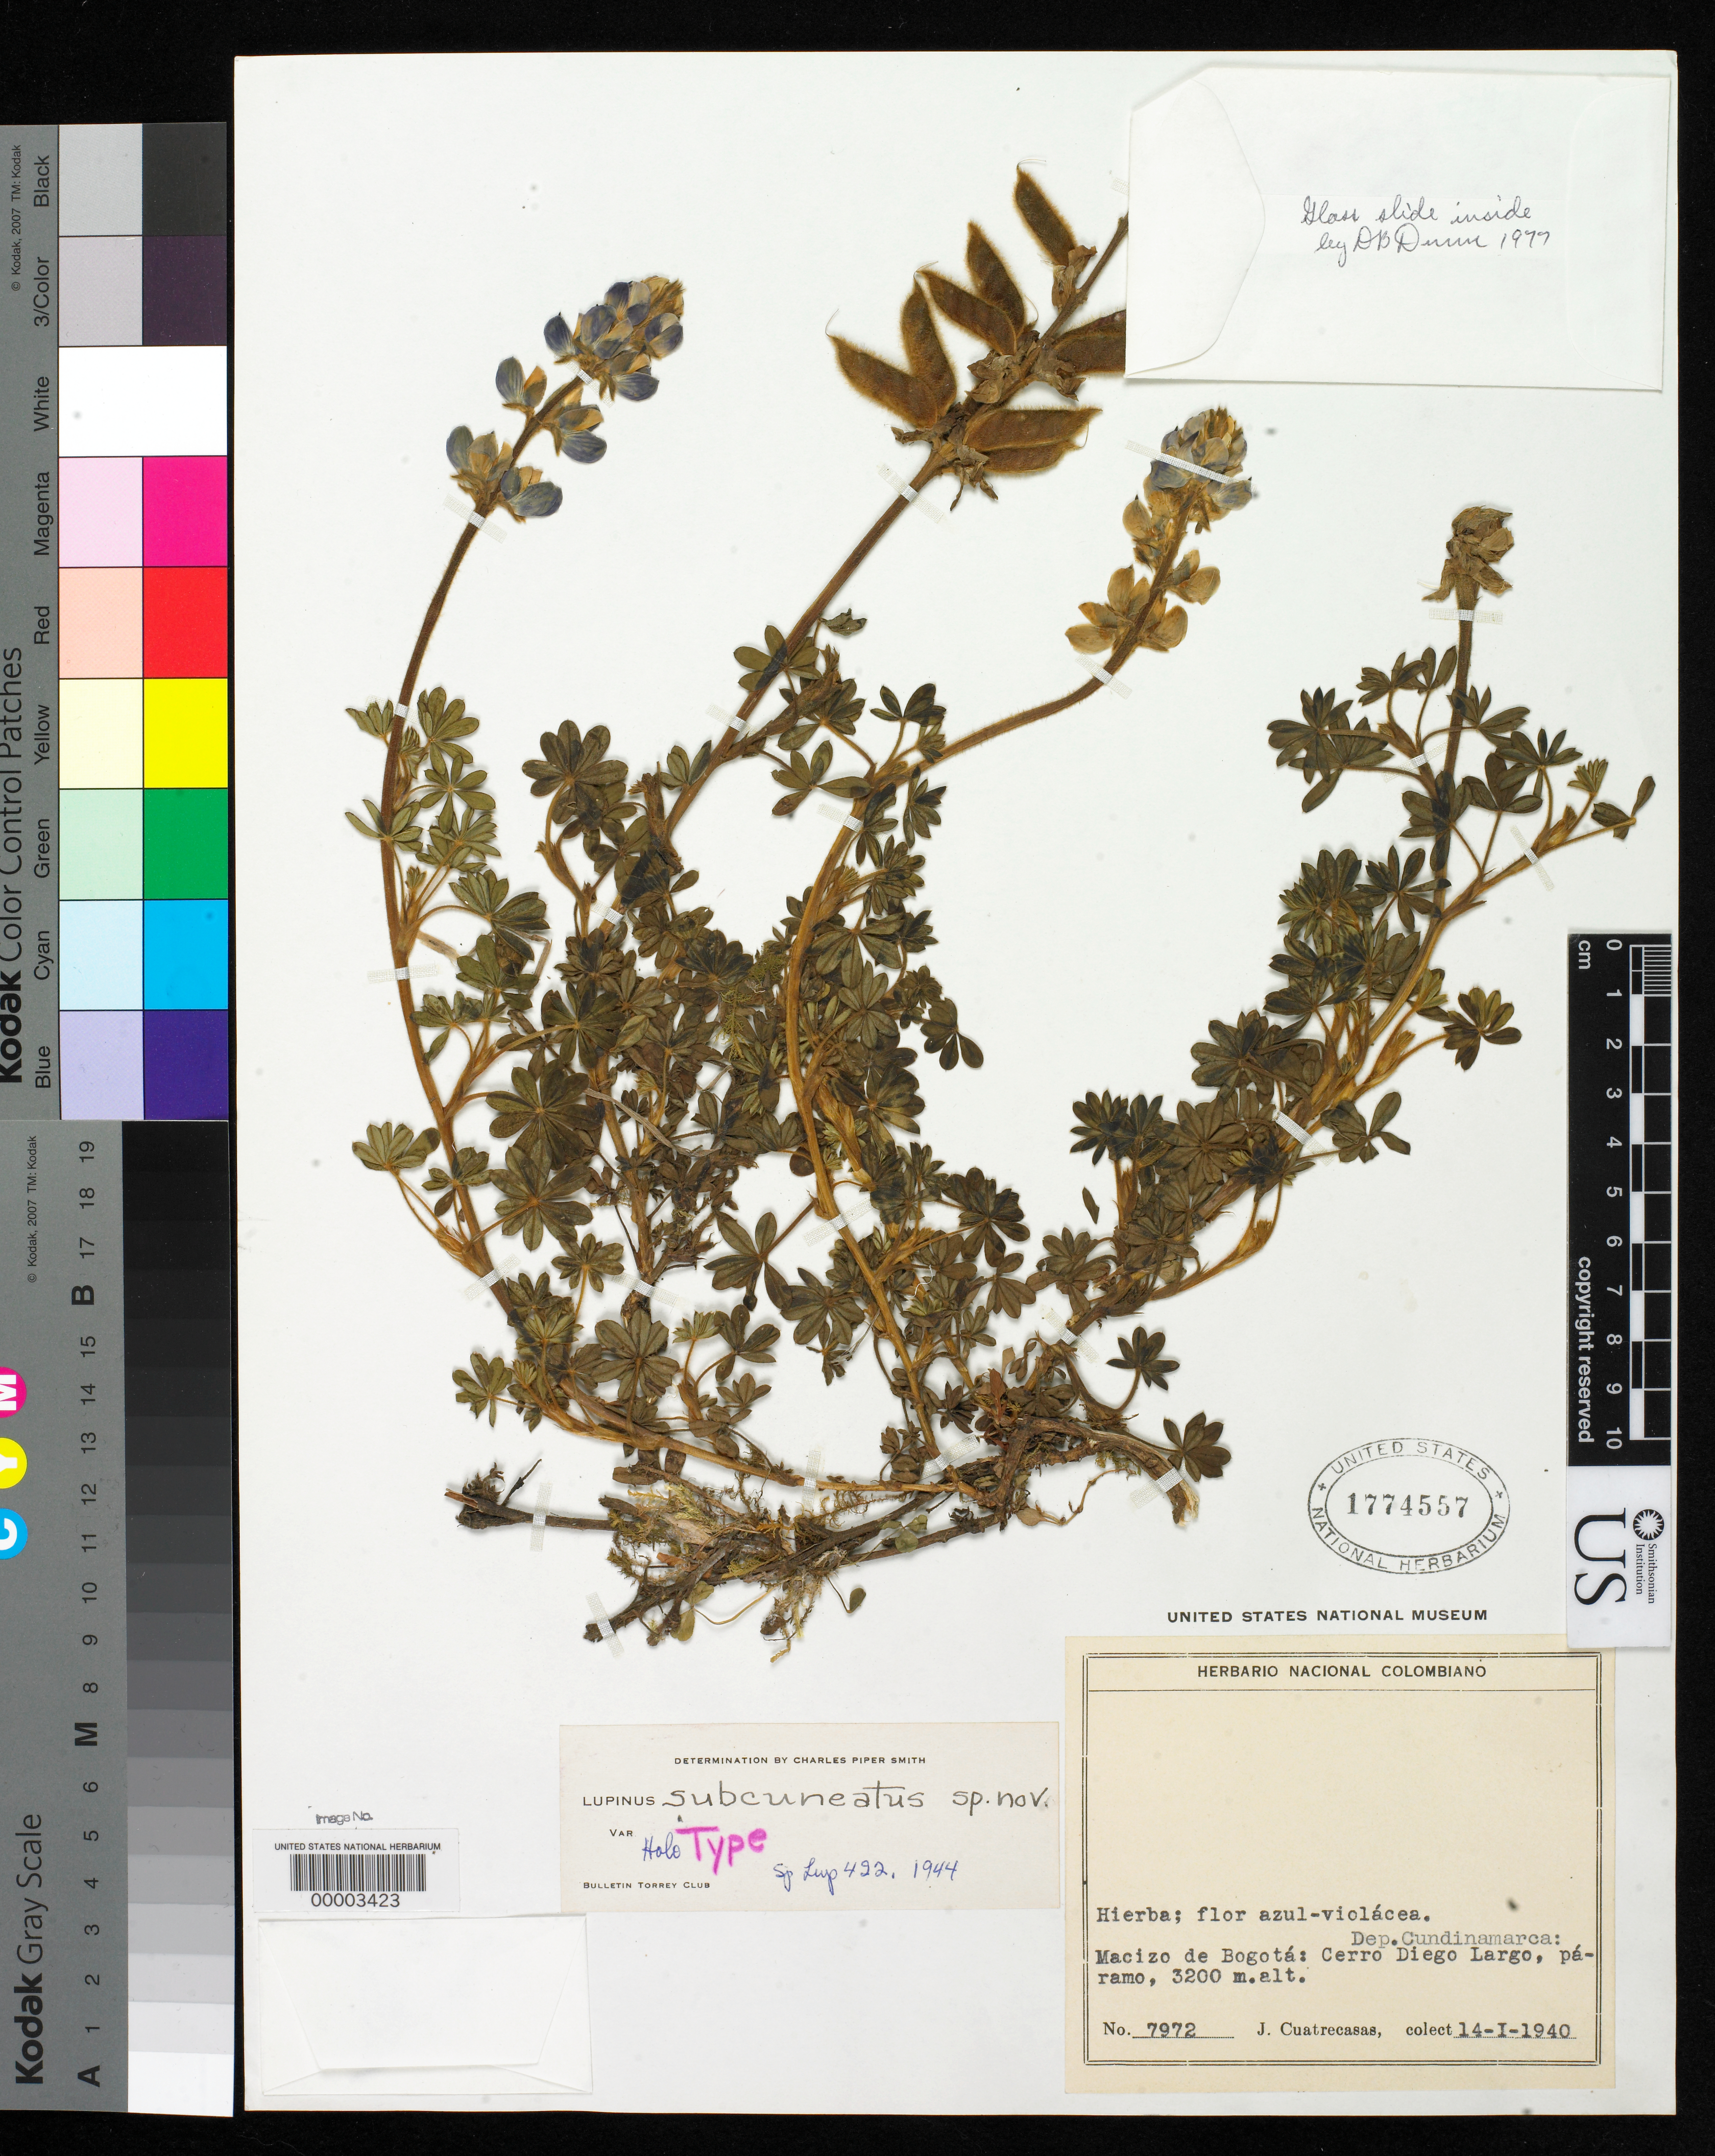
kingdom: Plantae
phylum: Tracheophyta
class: Magnoliopsida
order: Fabales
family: Fabaceae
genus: Lupinus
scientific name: Lupinus subcuneatus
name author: C.P. Sm.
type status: Holotype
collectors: J. Cuatrecasas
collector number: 7972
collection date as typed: Jan 1940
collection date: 1940-01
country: Colombia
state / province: Cundinamarca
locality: Macizo de Bogota, Cerro Diego Largo.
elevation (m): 3200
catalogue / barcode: US 1774557